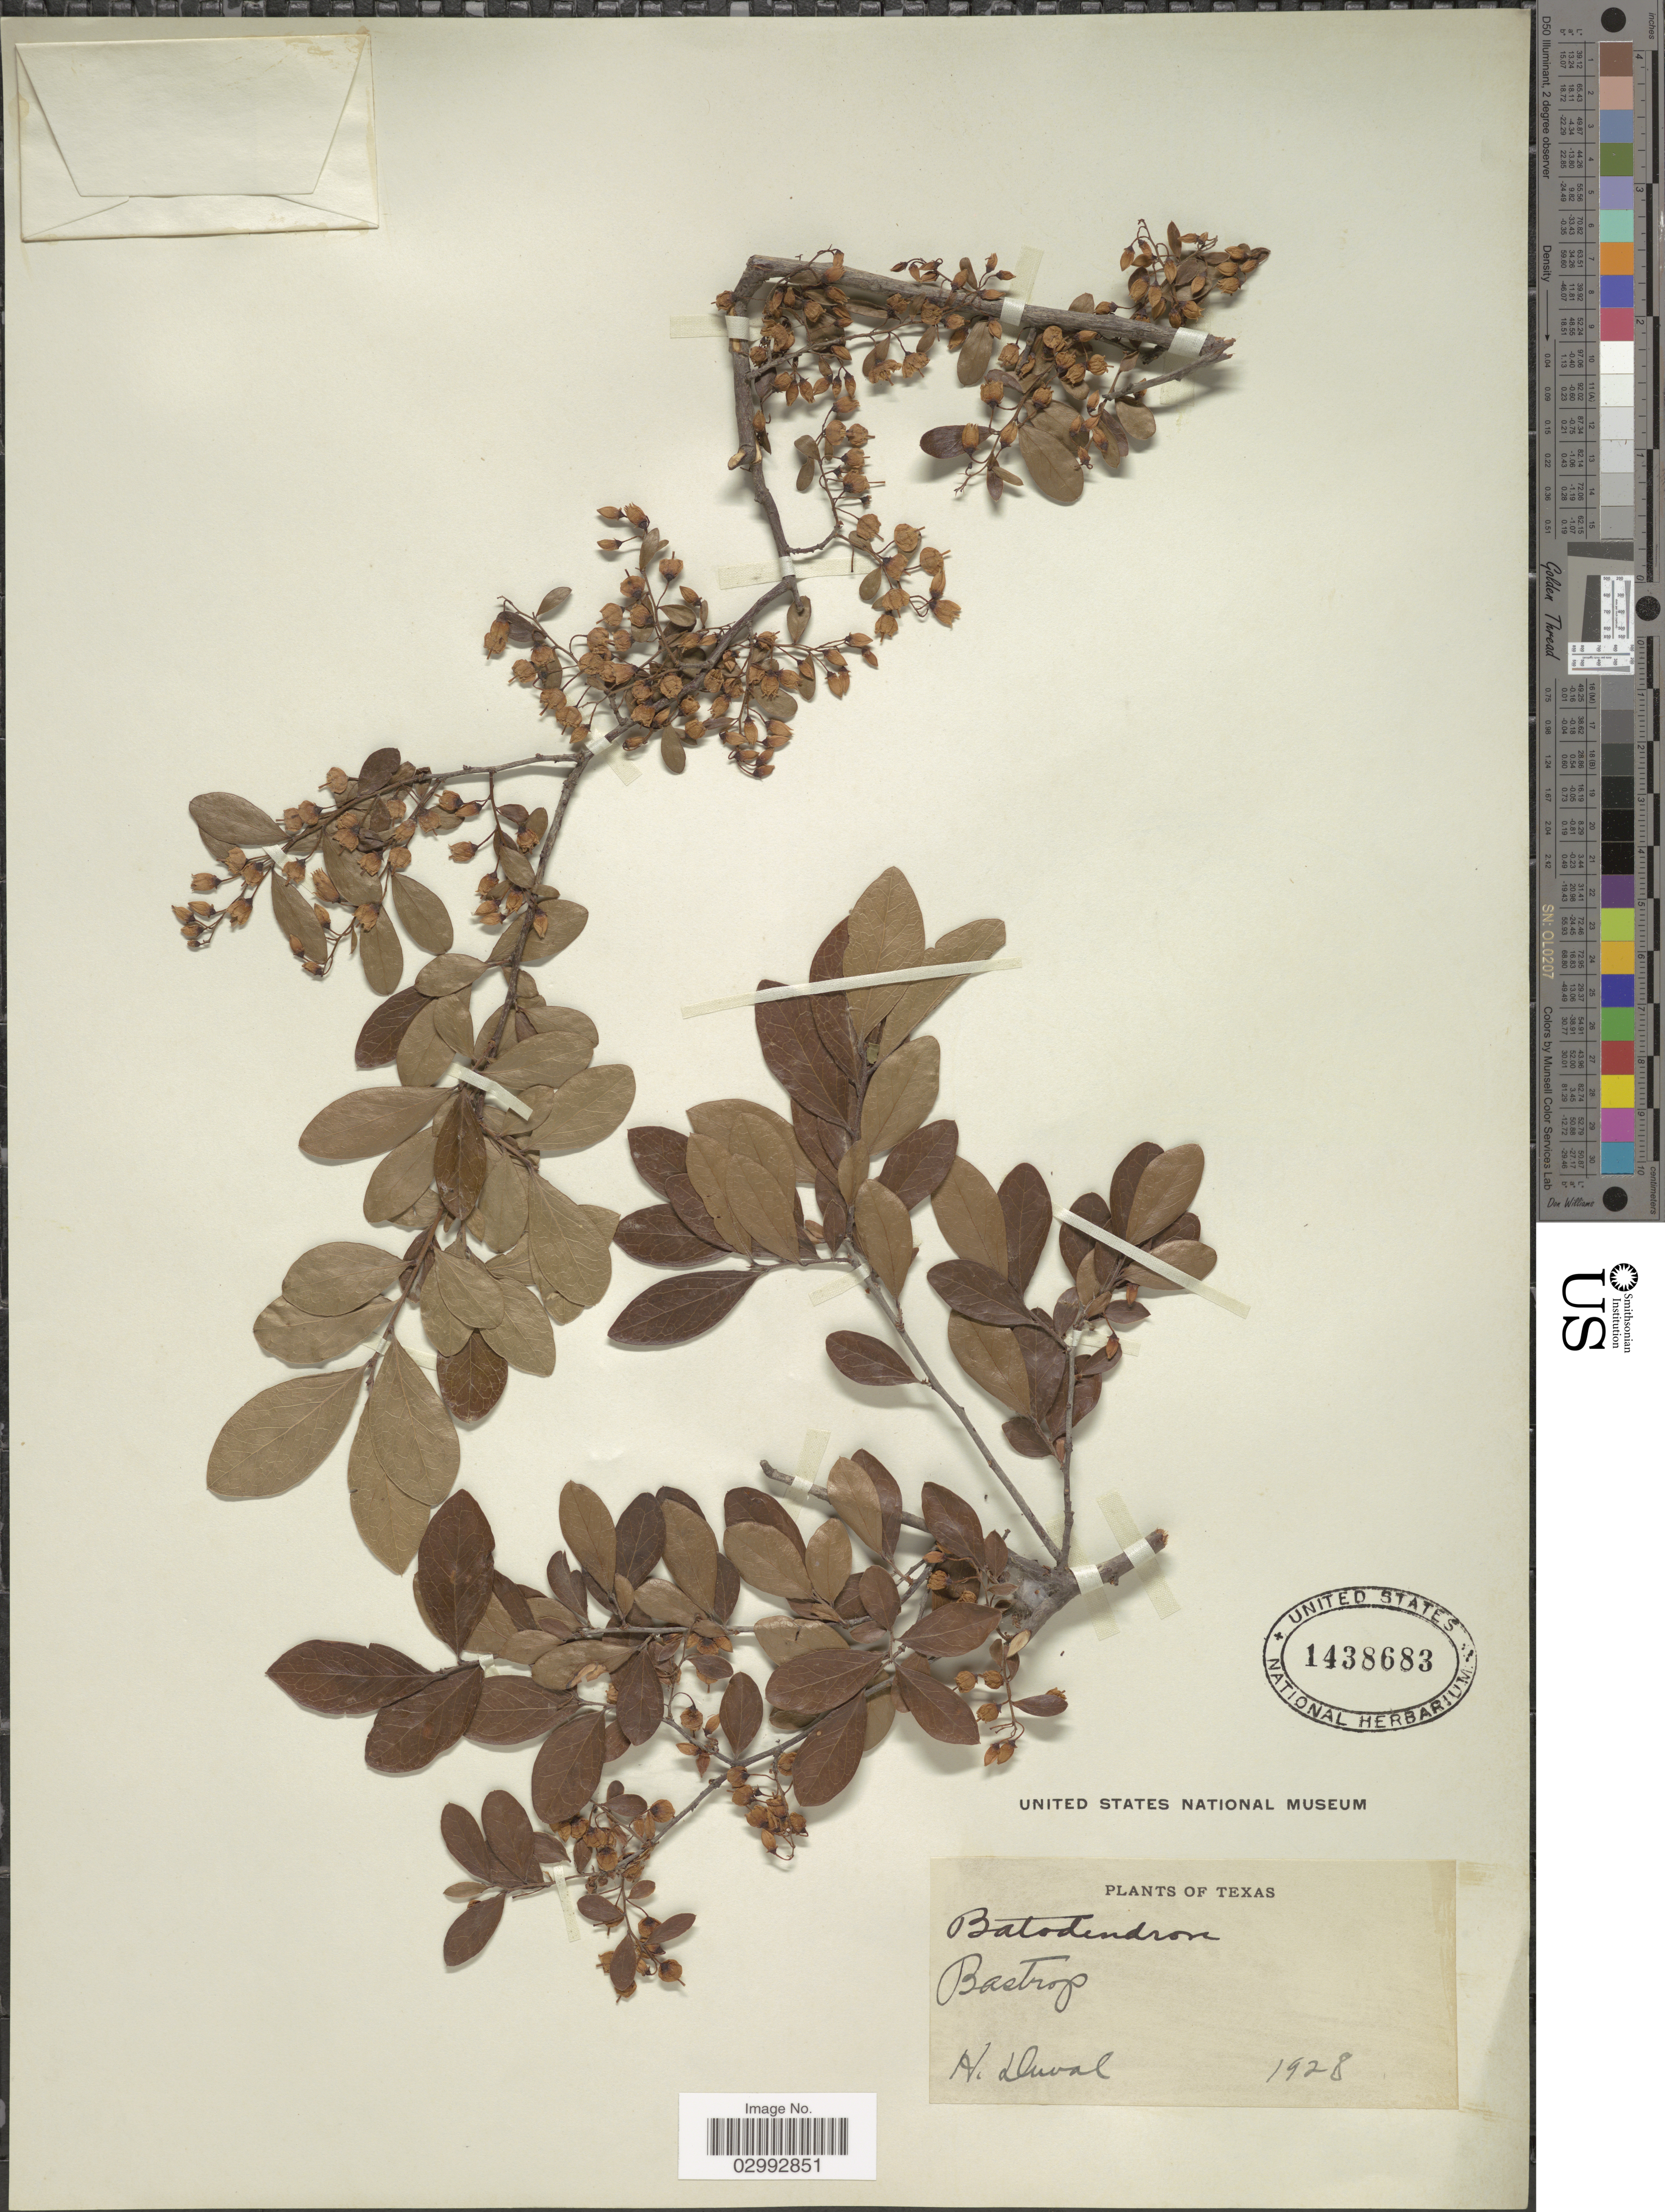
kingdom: Plantae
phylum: Tracheophyta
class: Magnoliopsida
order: Ericales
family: Ericaceae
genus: Batodendron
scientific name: Batodendron arboreum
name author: Nutt.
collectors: H. Duval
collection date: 1928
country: United States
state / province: Texas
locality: Bastrop.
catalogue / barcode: US 1438683